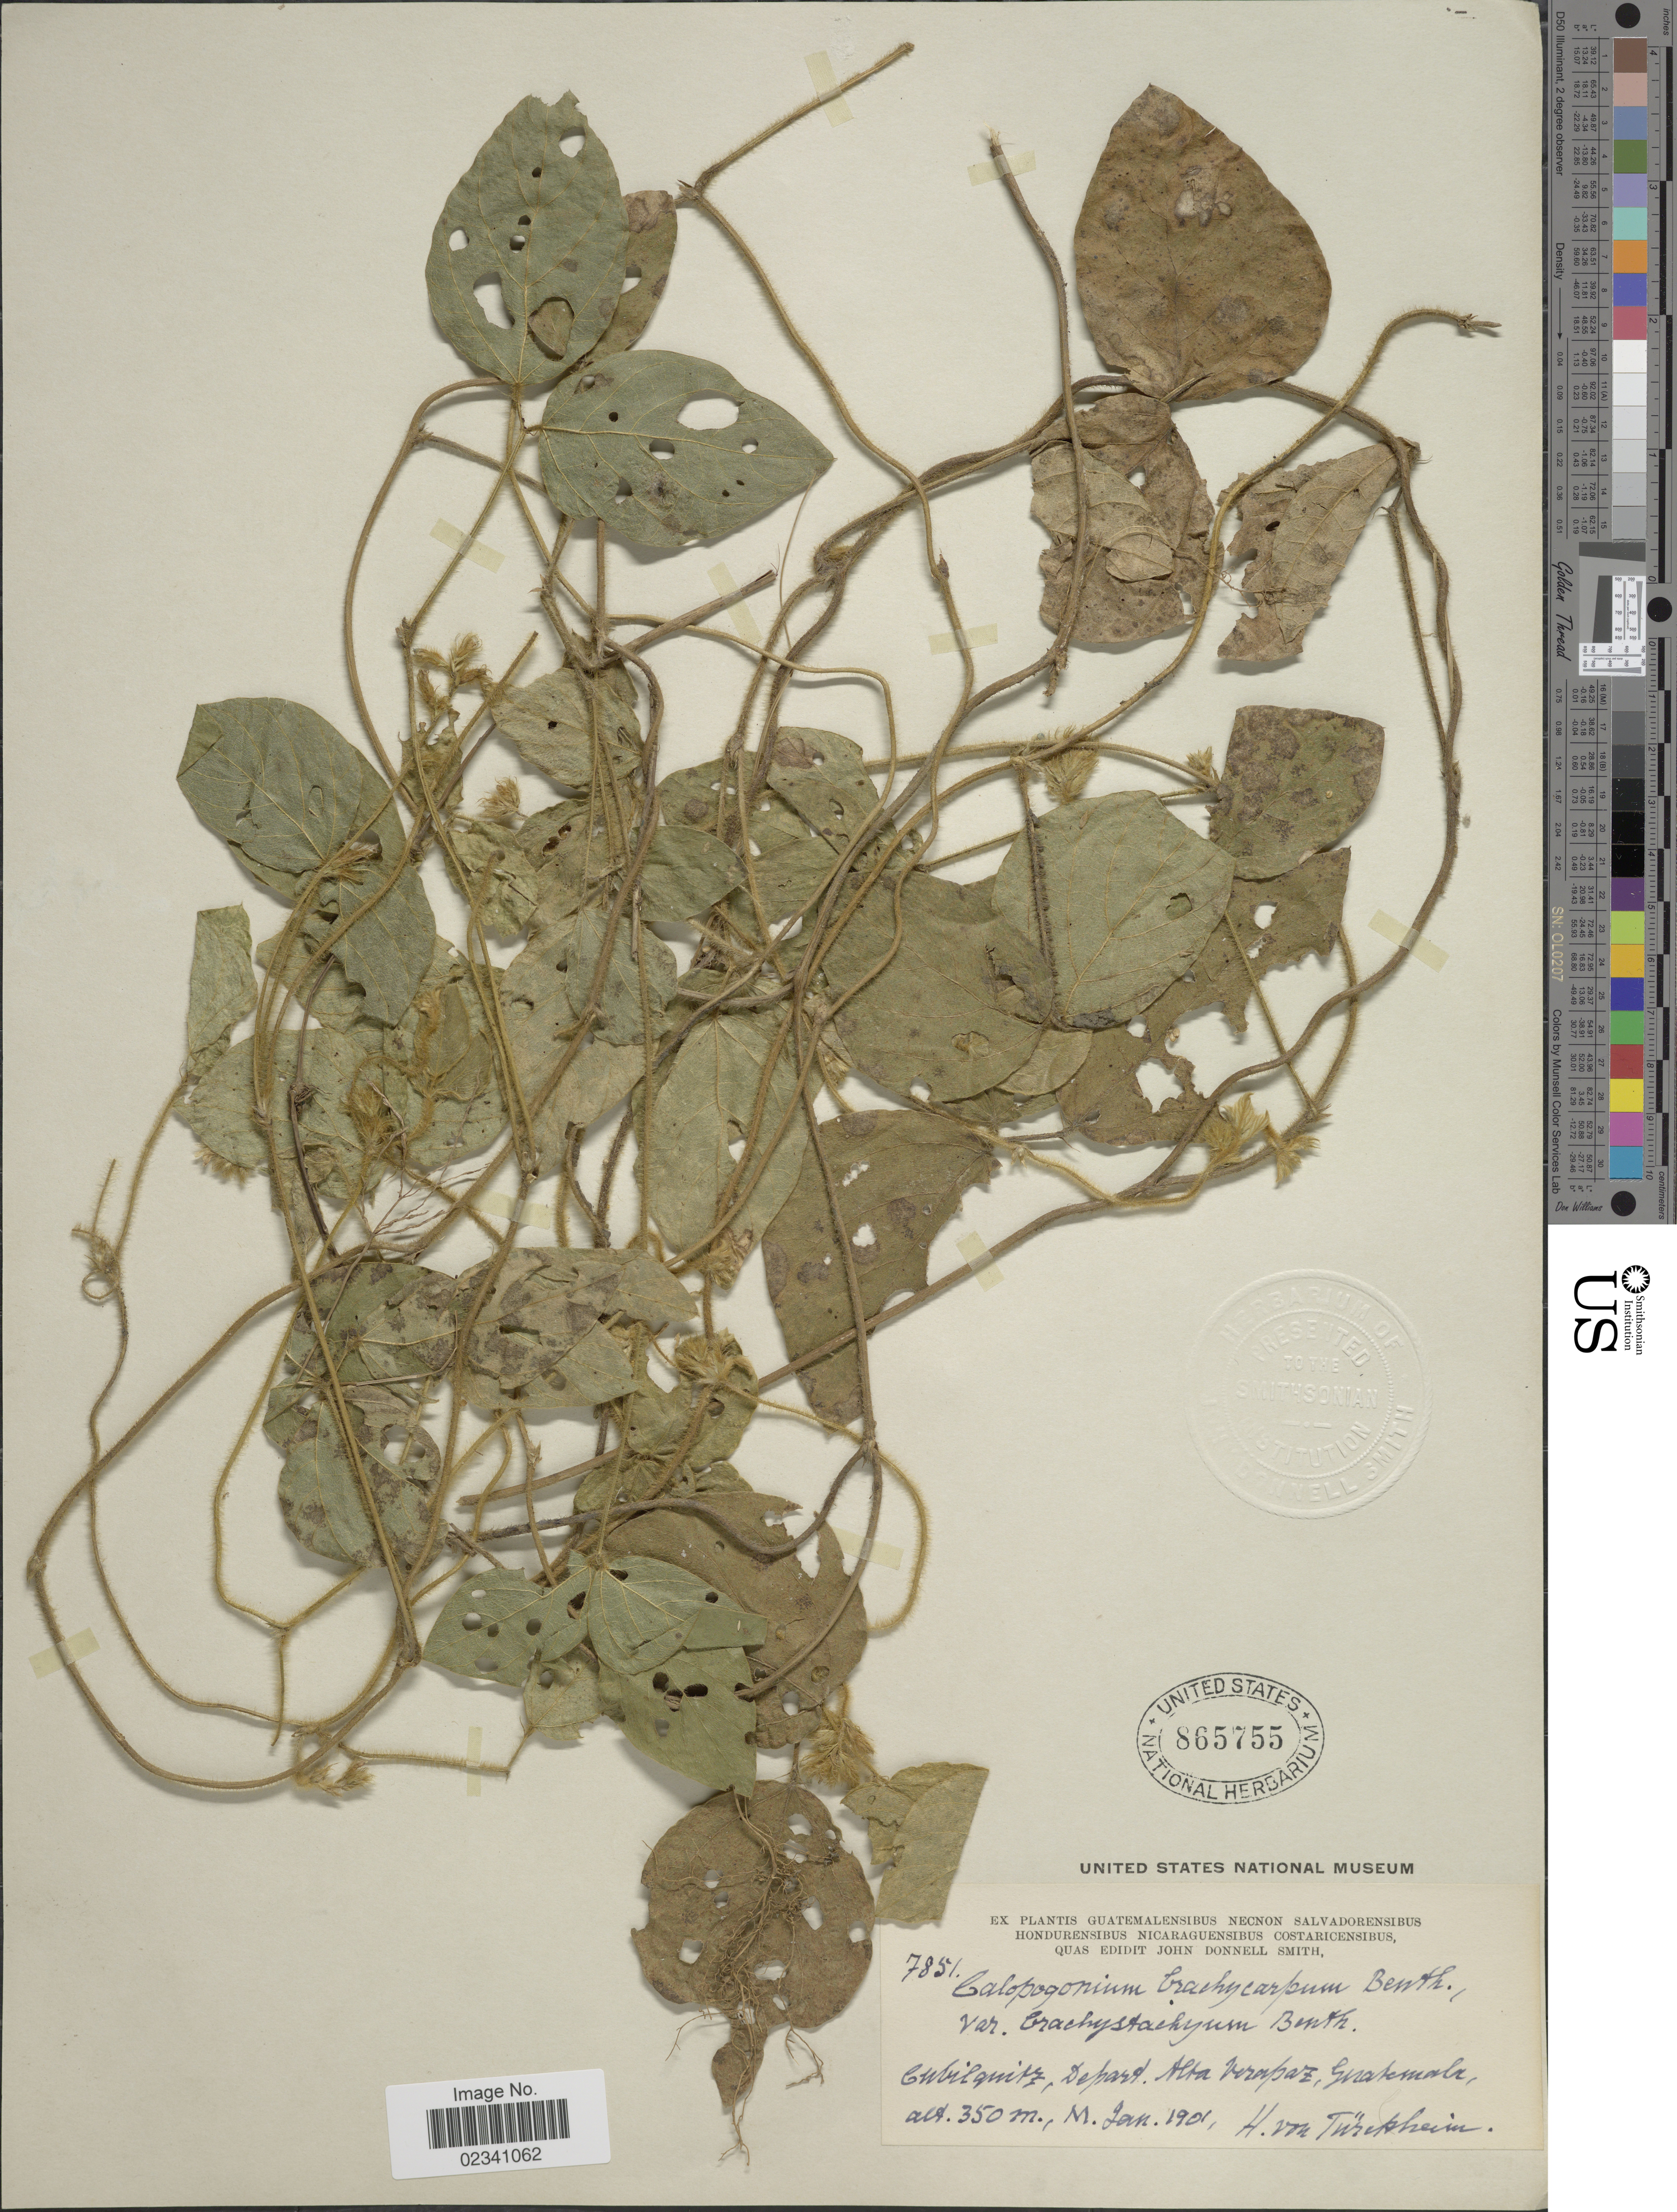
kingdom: Plantae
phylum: Tracheophyta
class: Magnoliopsida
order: Fabales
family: Fabaceae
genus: Calopogonium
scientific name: Calopogonium mucunoides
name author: Desv.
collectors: H. von Türckheim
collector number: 7851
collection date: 1901-01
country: Guatemala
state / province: Alta Verapaz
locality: Cubilquitz, Depart. Alta Verapaz.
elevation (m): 350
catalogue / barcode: US 865755